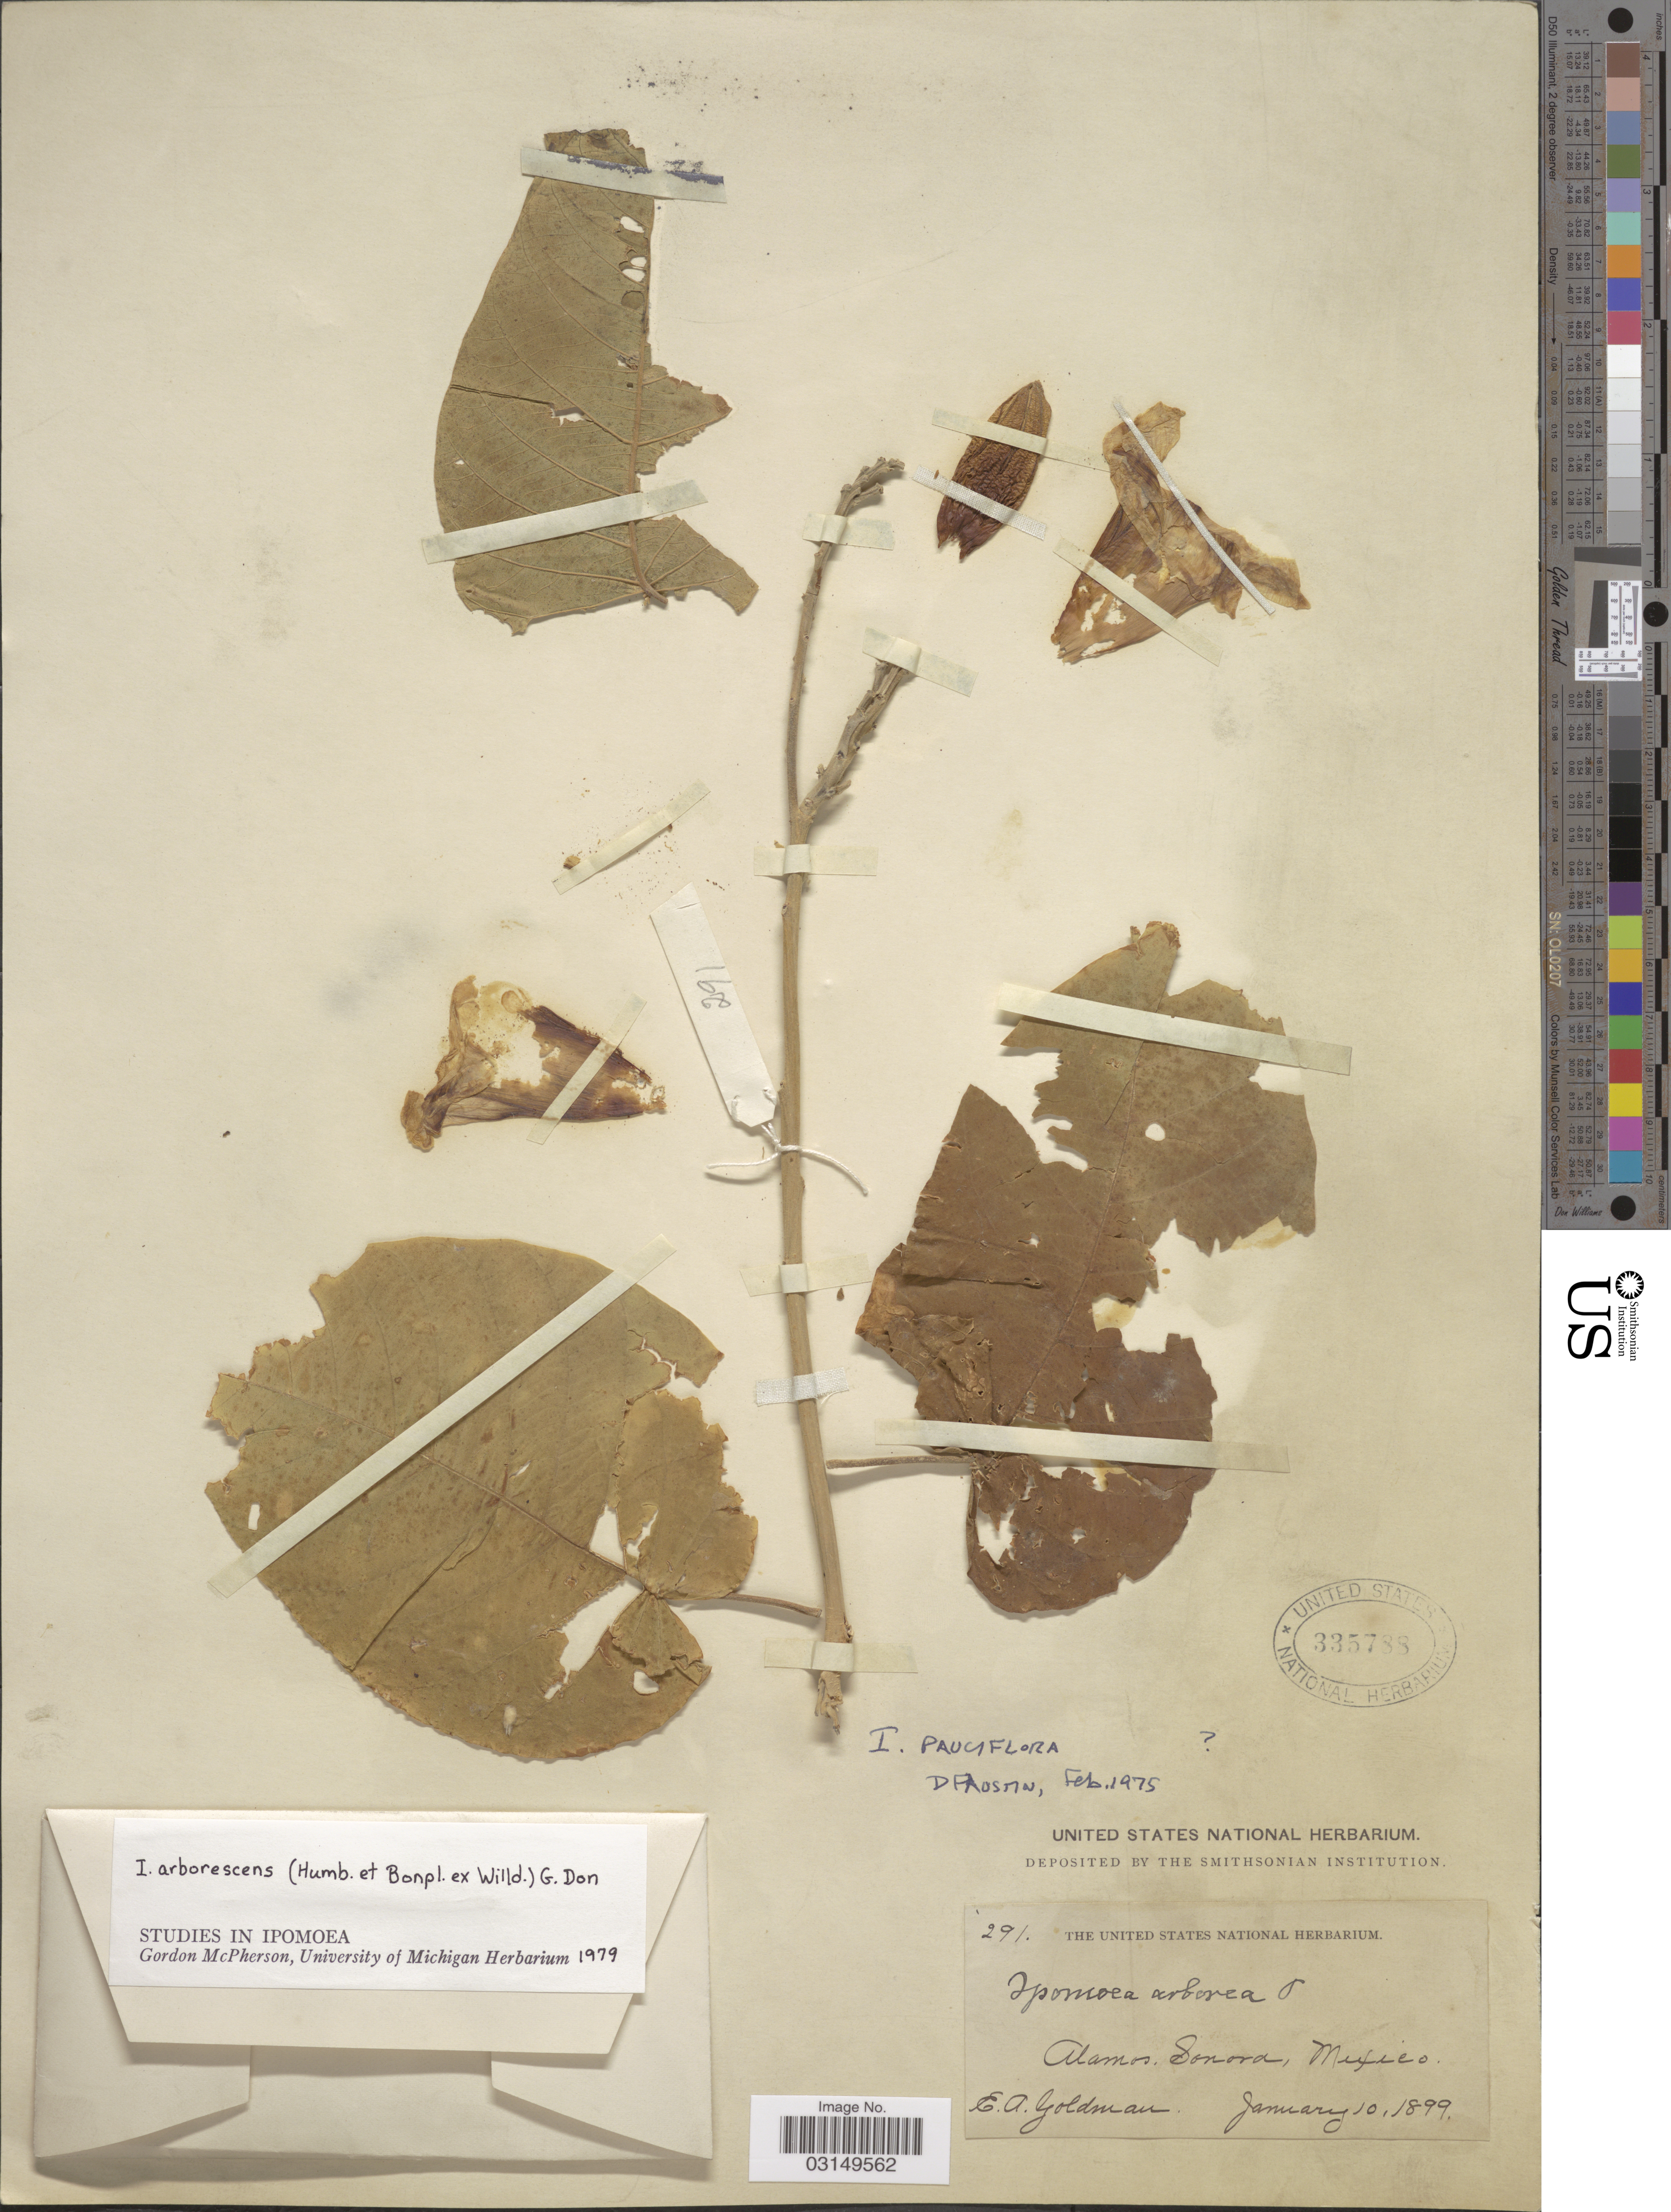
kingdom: Plantae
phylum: Tracheophyta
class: Magnoliopsida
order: Solanales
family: Convolvulaceae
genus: Ipomoea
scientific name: Ipomoea arborescens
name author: (Humb. & Bonpl. ex Willd.) G. Don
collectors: E. A. Goldman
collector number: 291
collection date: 1899-01-10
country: Mexico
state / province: Sonora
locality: Alamos.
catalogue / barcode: US 335788